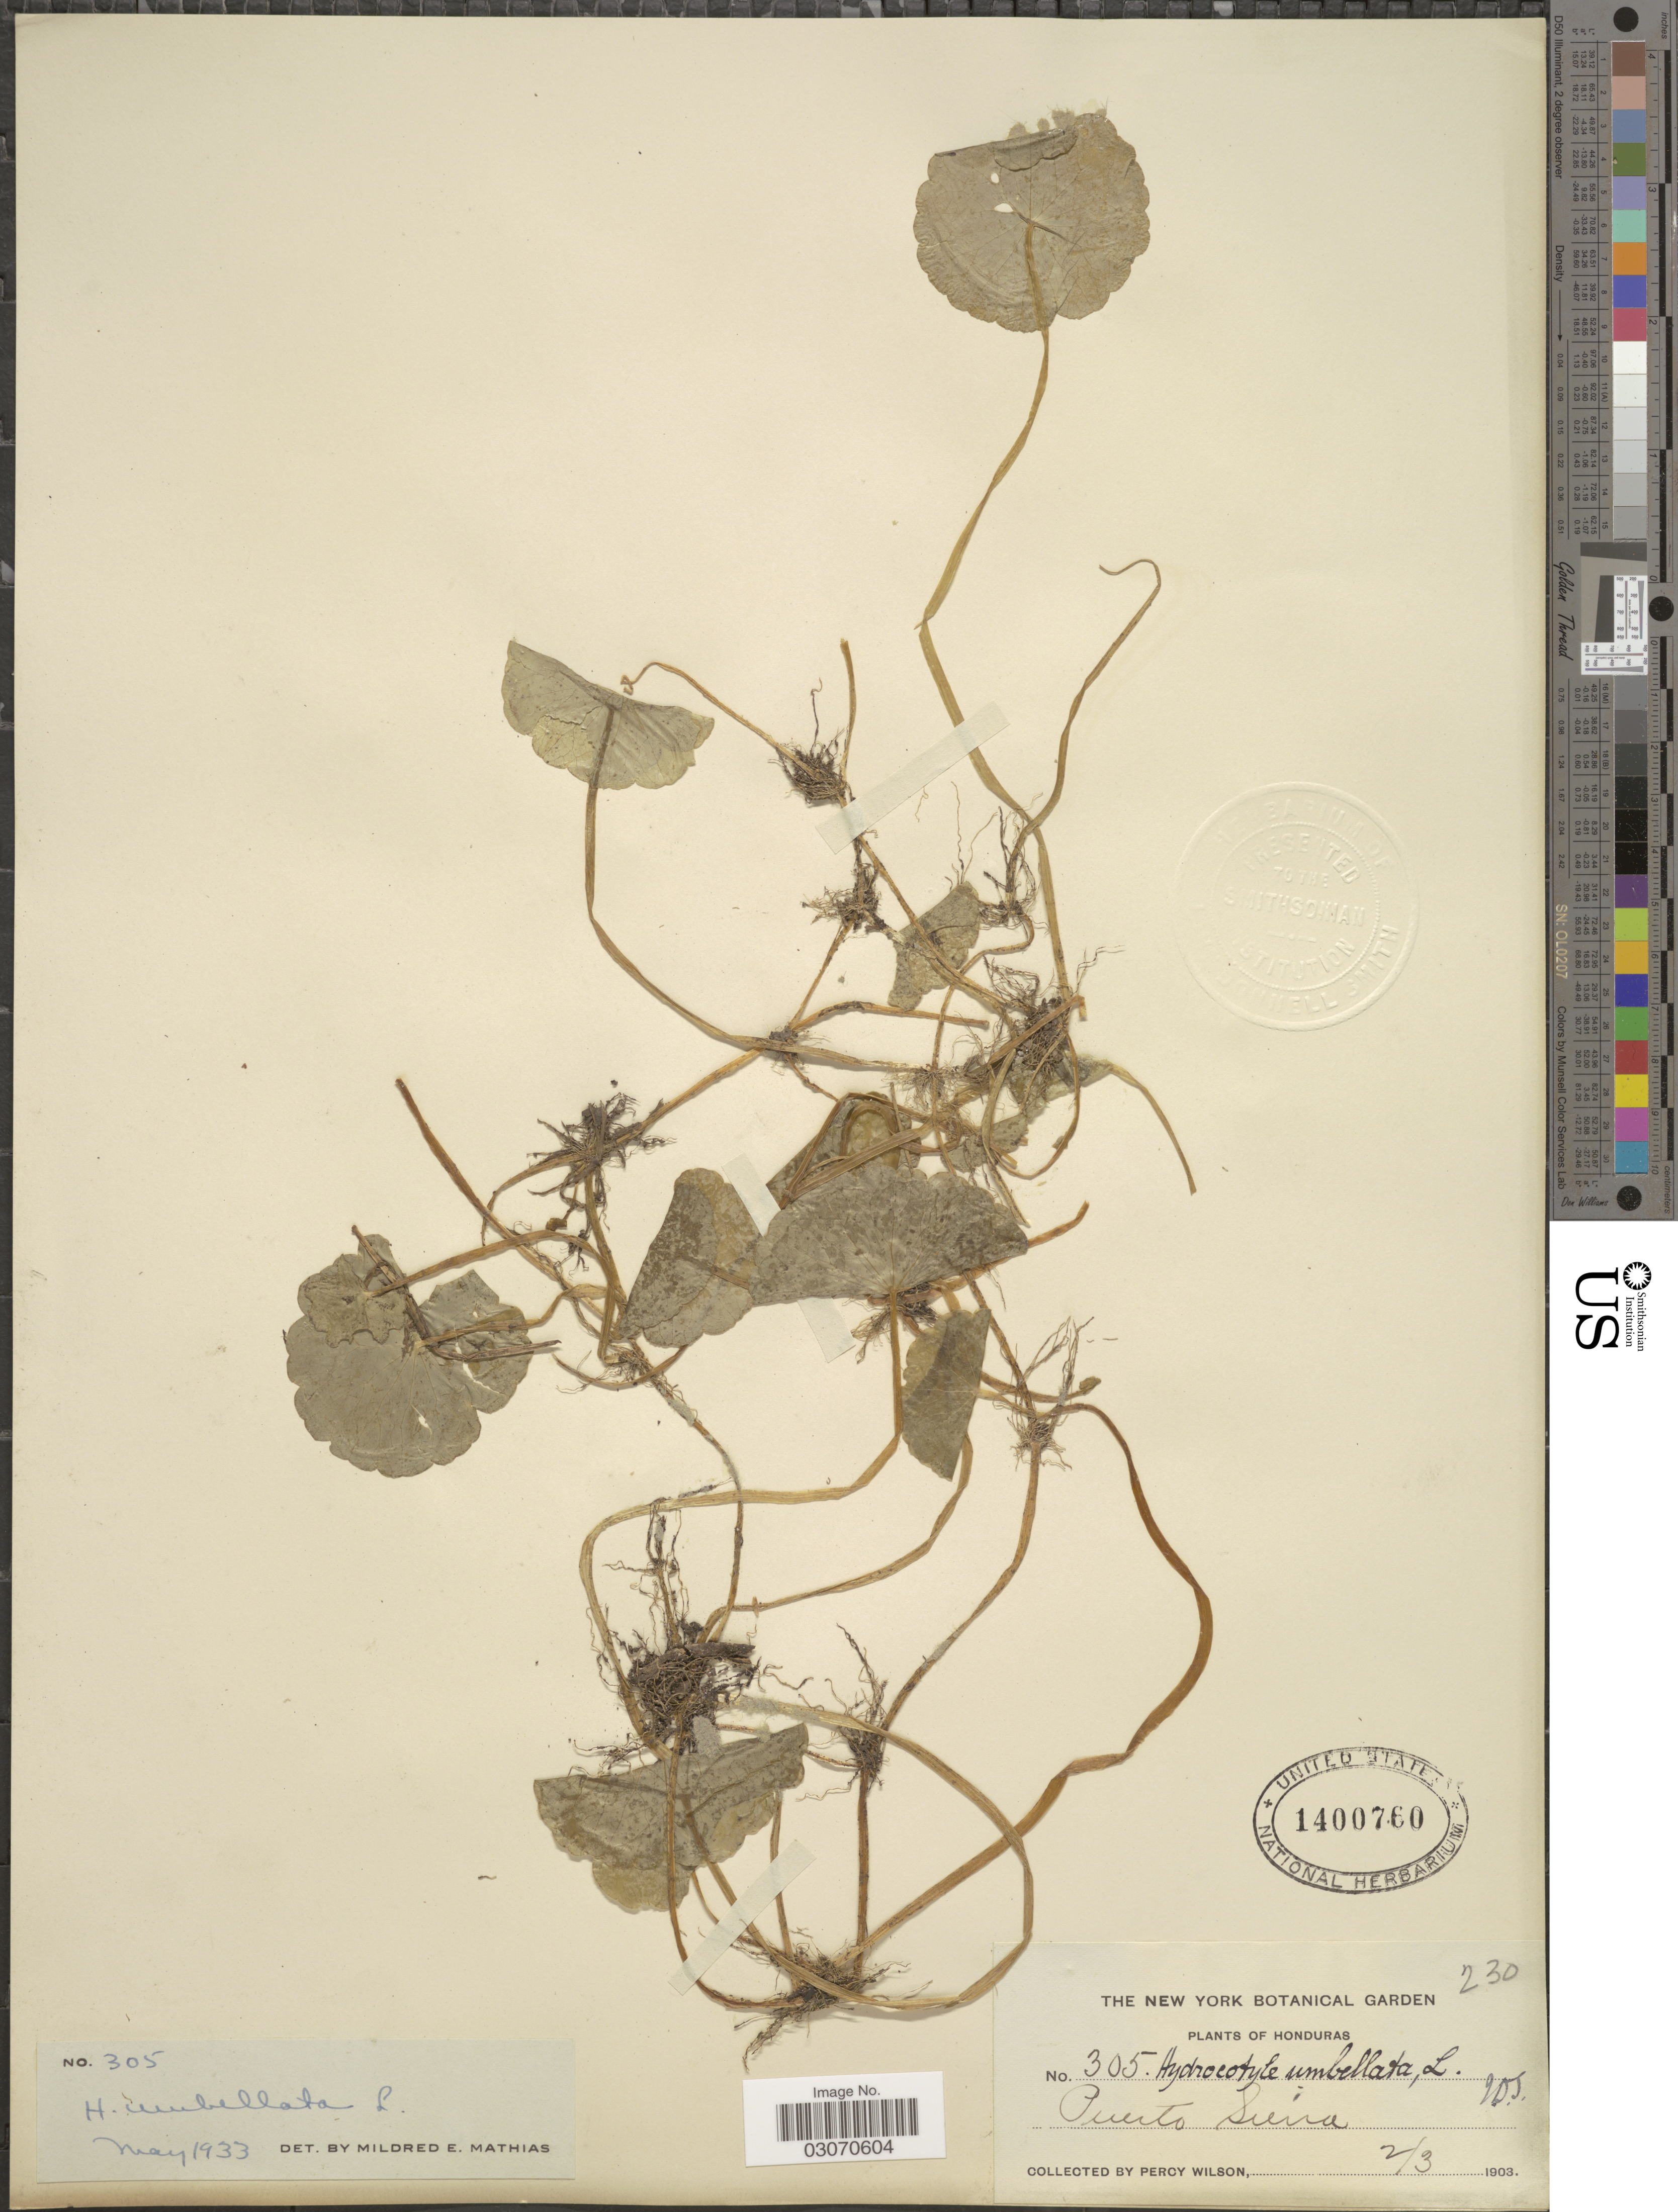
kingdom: Plantae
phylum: Tracheophyta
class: Magnoliopsida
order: Apiales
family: Araliaceae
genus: Hydrocotyle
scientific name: Hydrocotyle umbellata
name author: L.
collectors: P. Wilson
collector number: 305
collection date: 1903-03-02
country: Honduras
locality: Puerto Sierra.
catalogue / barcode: US 1400760